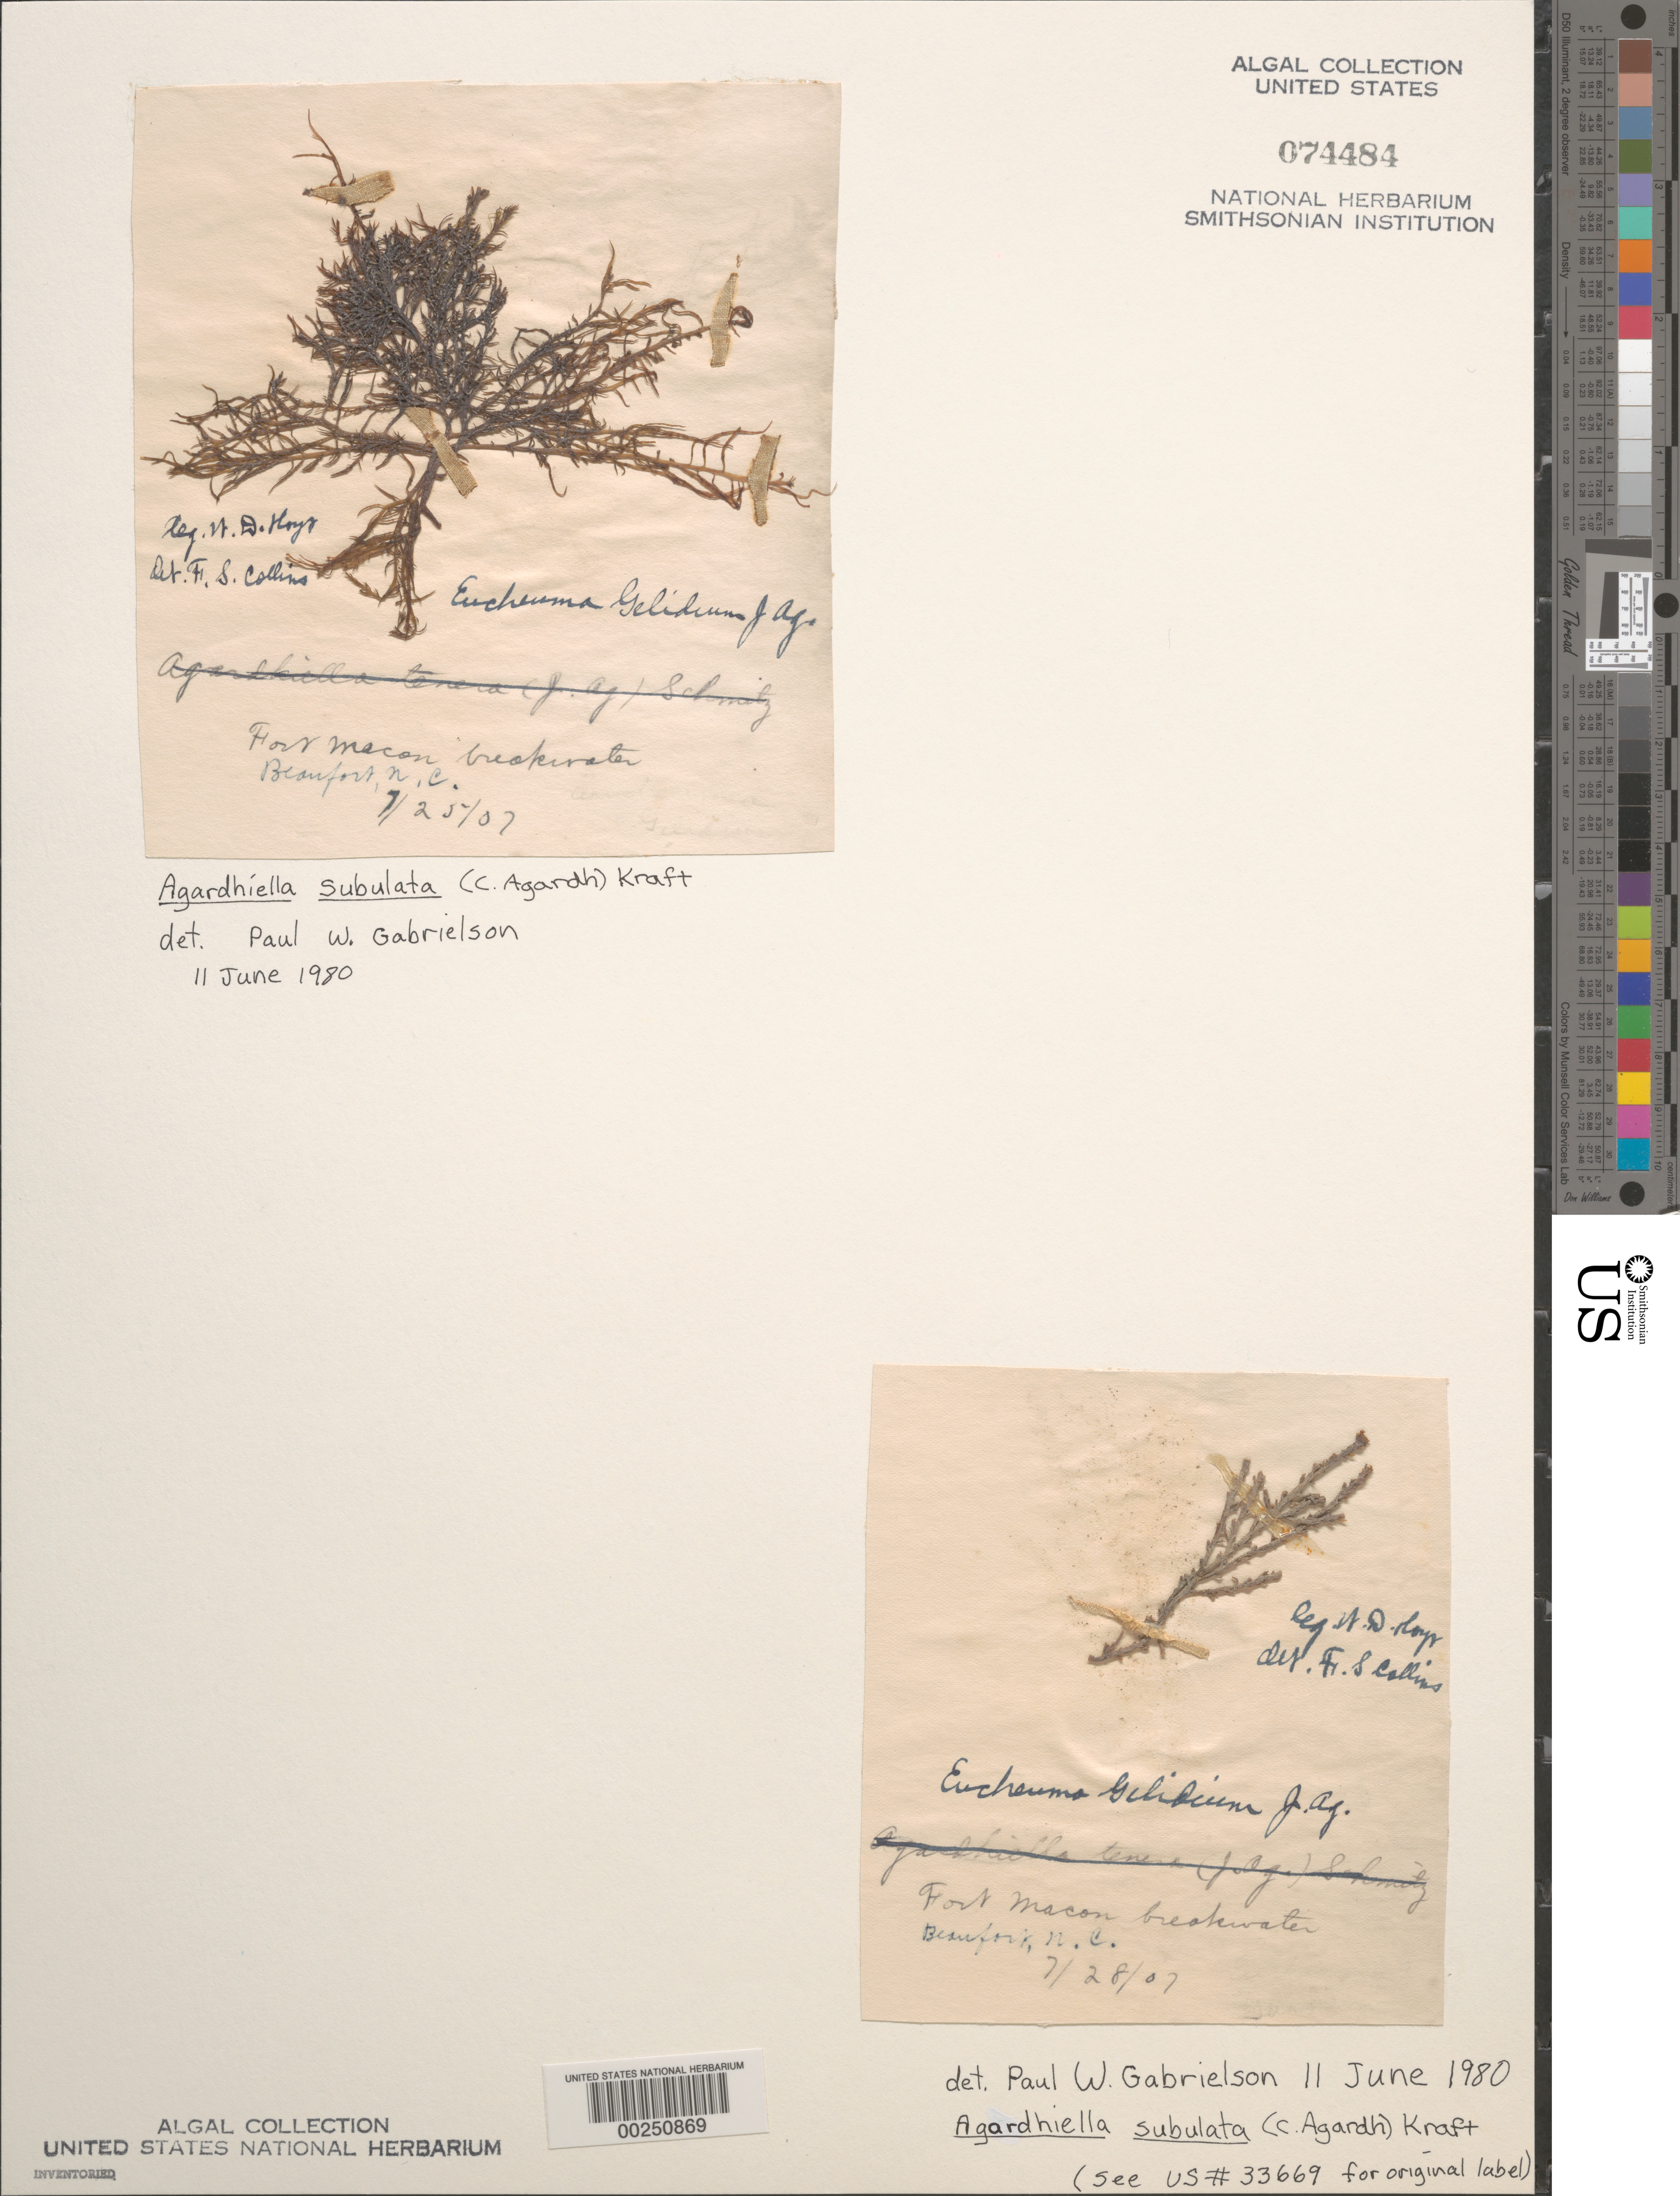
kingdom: Plantae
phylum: Rhodophyta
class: Florideophyceae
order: Gigartinales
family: Solieriaceae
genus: Agardhiella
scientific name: Agardhiella subulata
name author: (C. Agardh) G.T.Kraft & M.J. Wynne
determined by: Gabrielson, P. W.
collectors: W. D. Hoyt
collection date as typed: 25 Jul 1907 AND 28 Jul 1907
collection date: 1907-07-25,1907-07-28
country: United States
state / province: North Carolina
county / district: Carteret County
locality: Beaufort, Fort Macon breakwater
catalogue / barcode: US 74484